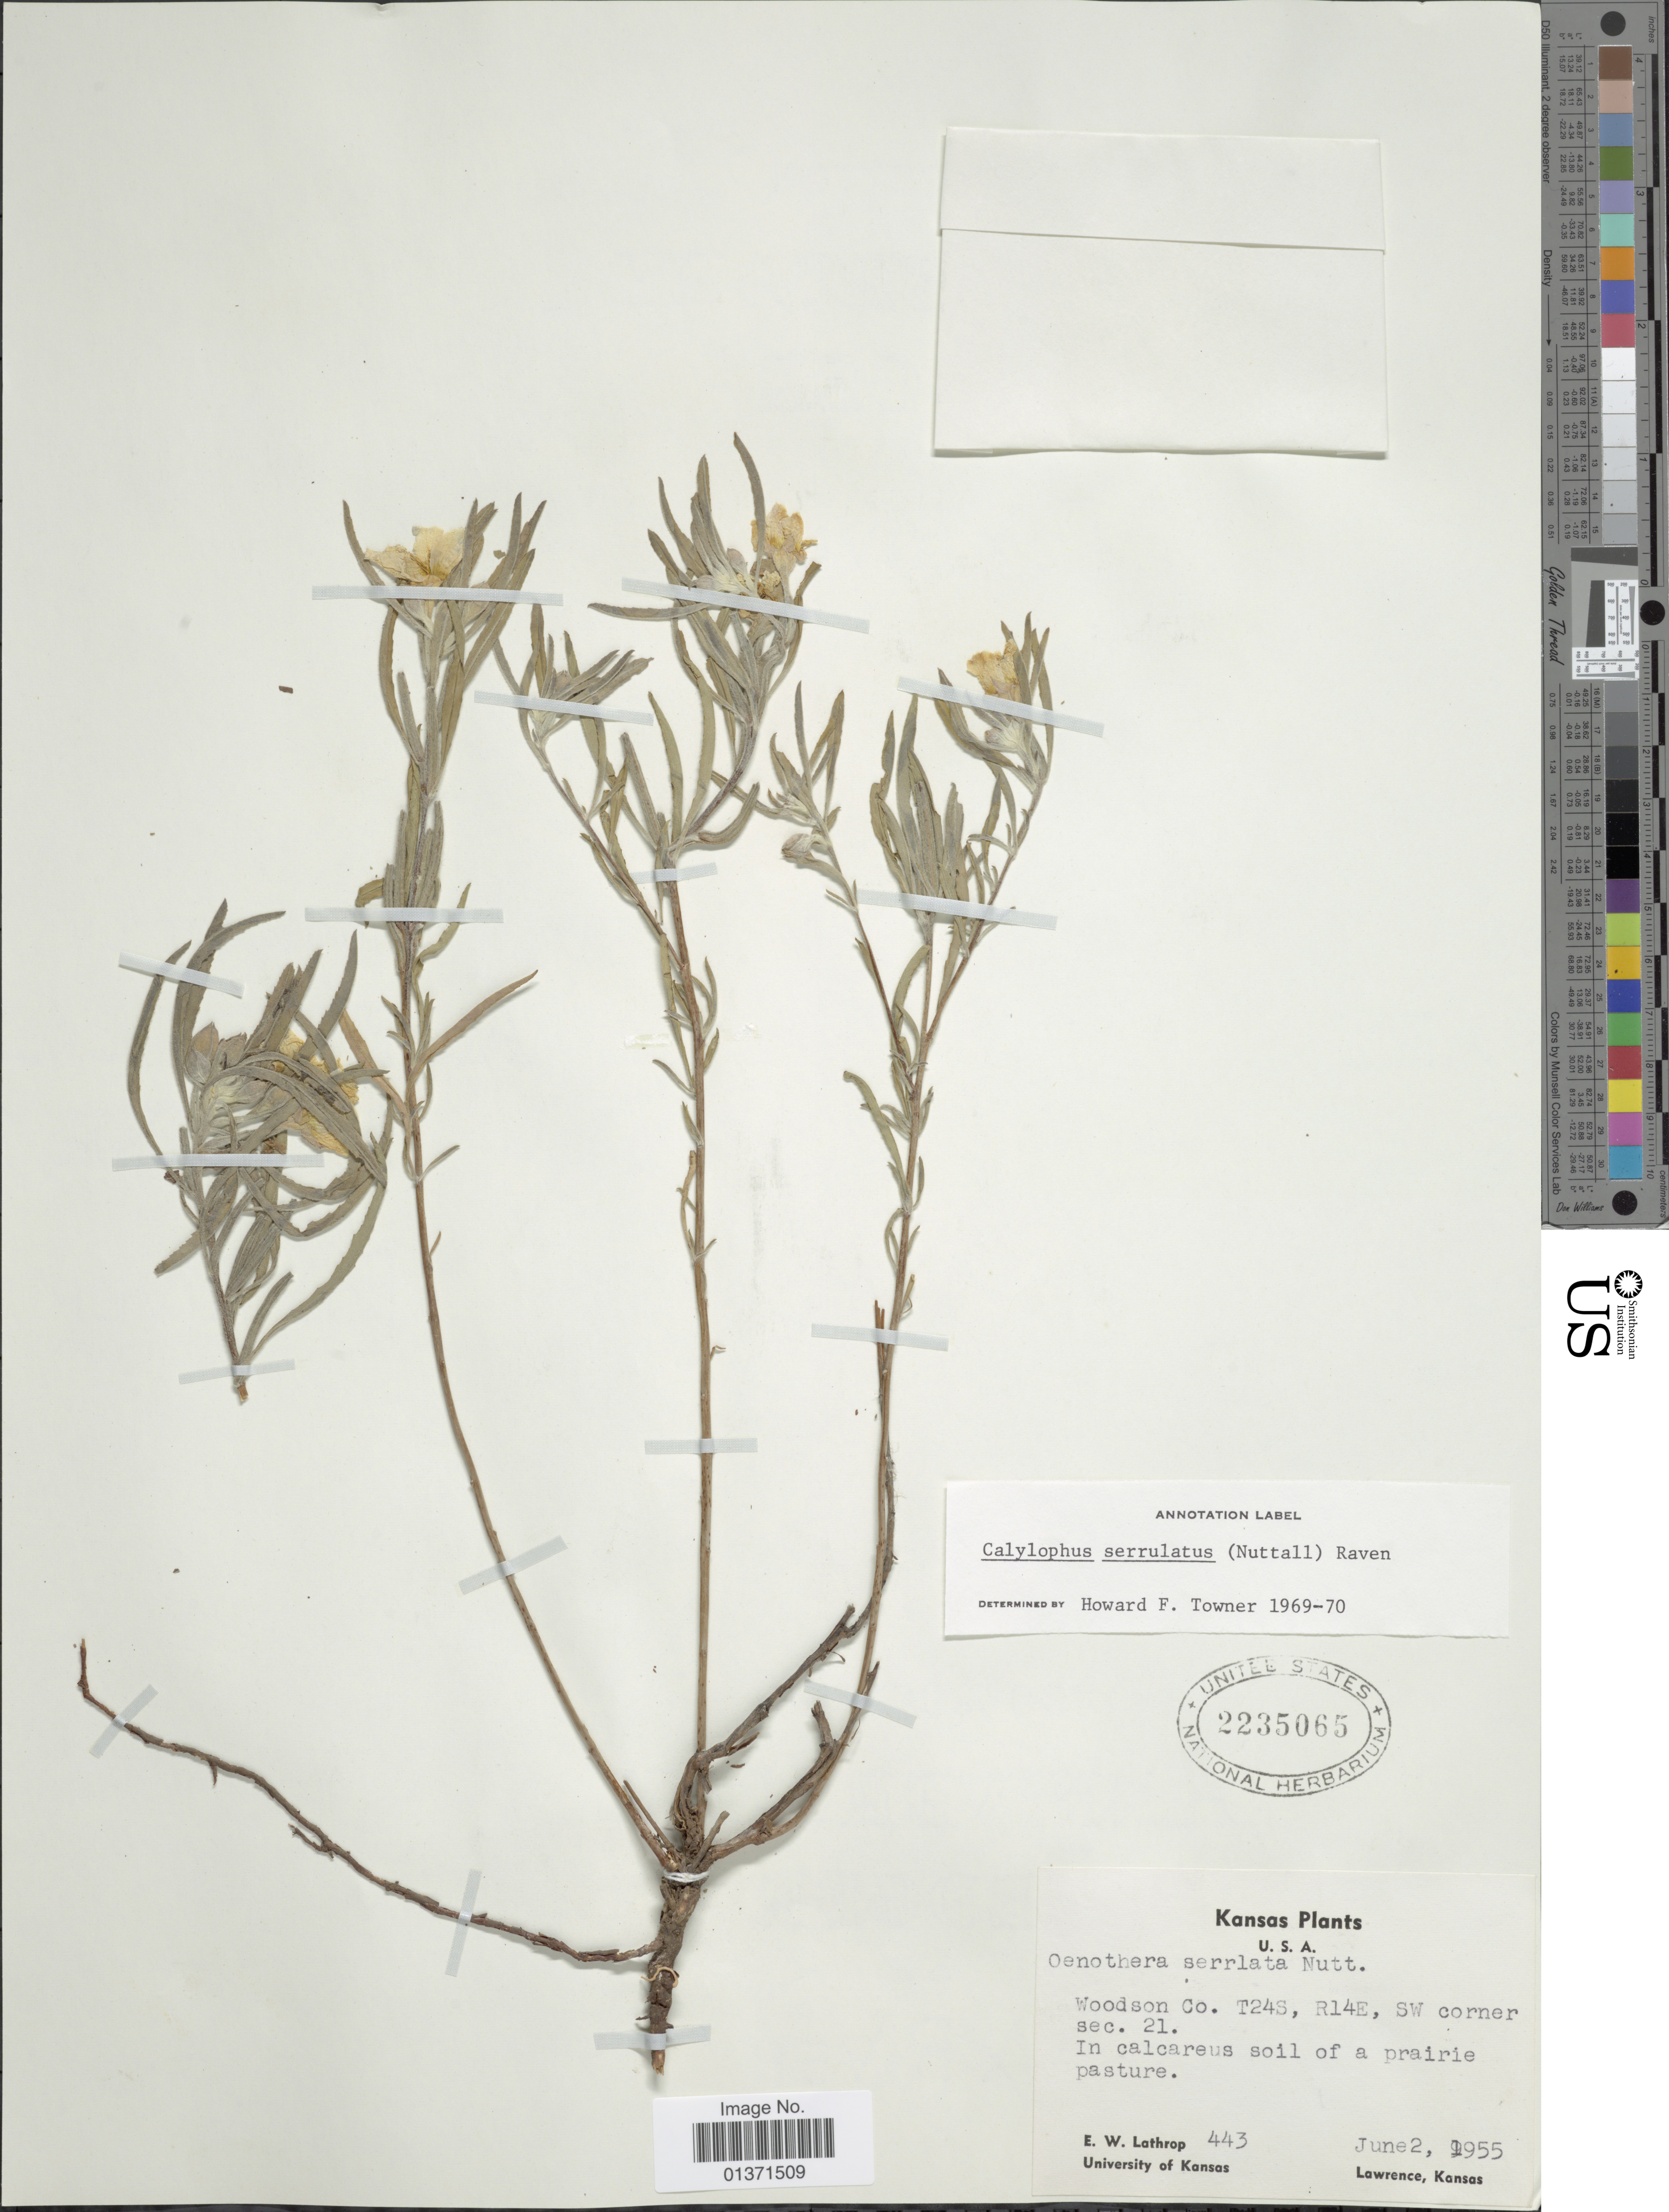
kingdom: Plantae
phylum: Tracheophyta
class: Magnoliopsida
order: Myrtales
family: Onagraceae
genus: Oenothera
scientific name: Oenothera serrulata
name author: Nutt.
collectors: E. W. Lathrop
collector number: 443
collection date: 1955-06-02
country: United States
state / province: Kansas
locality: Woodson Co. T24S, R14E, SW corner sec. 21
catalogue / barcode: US 2235065